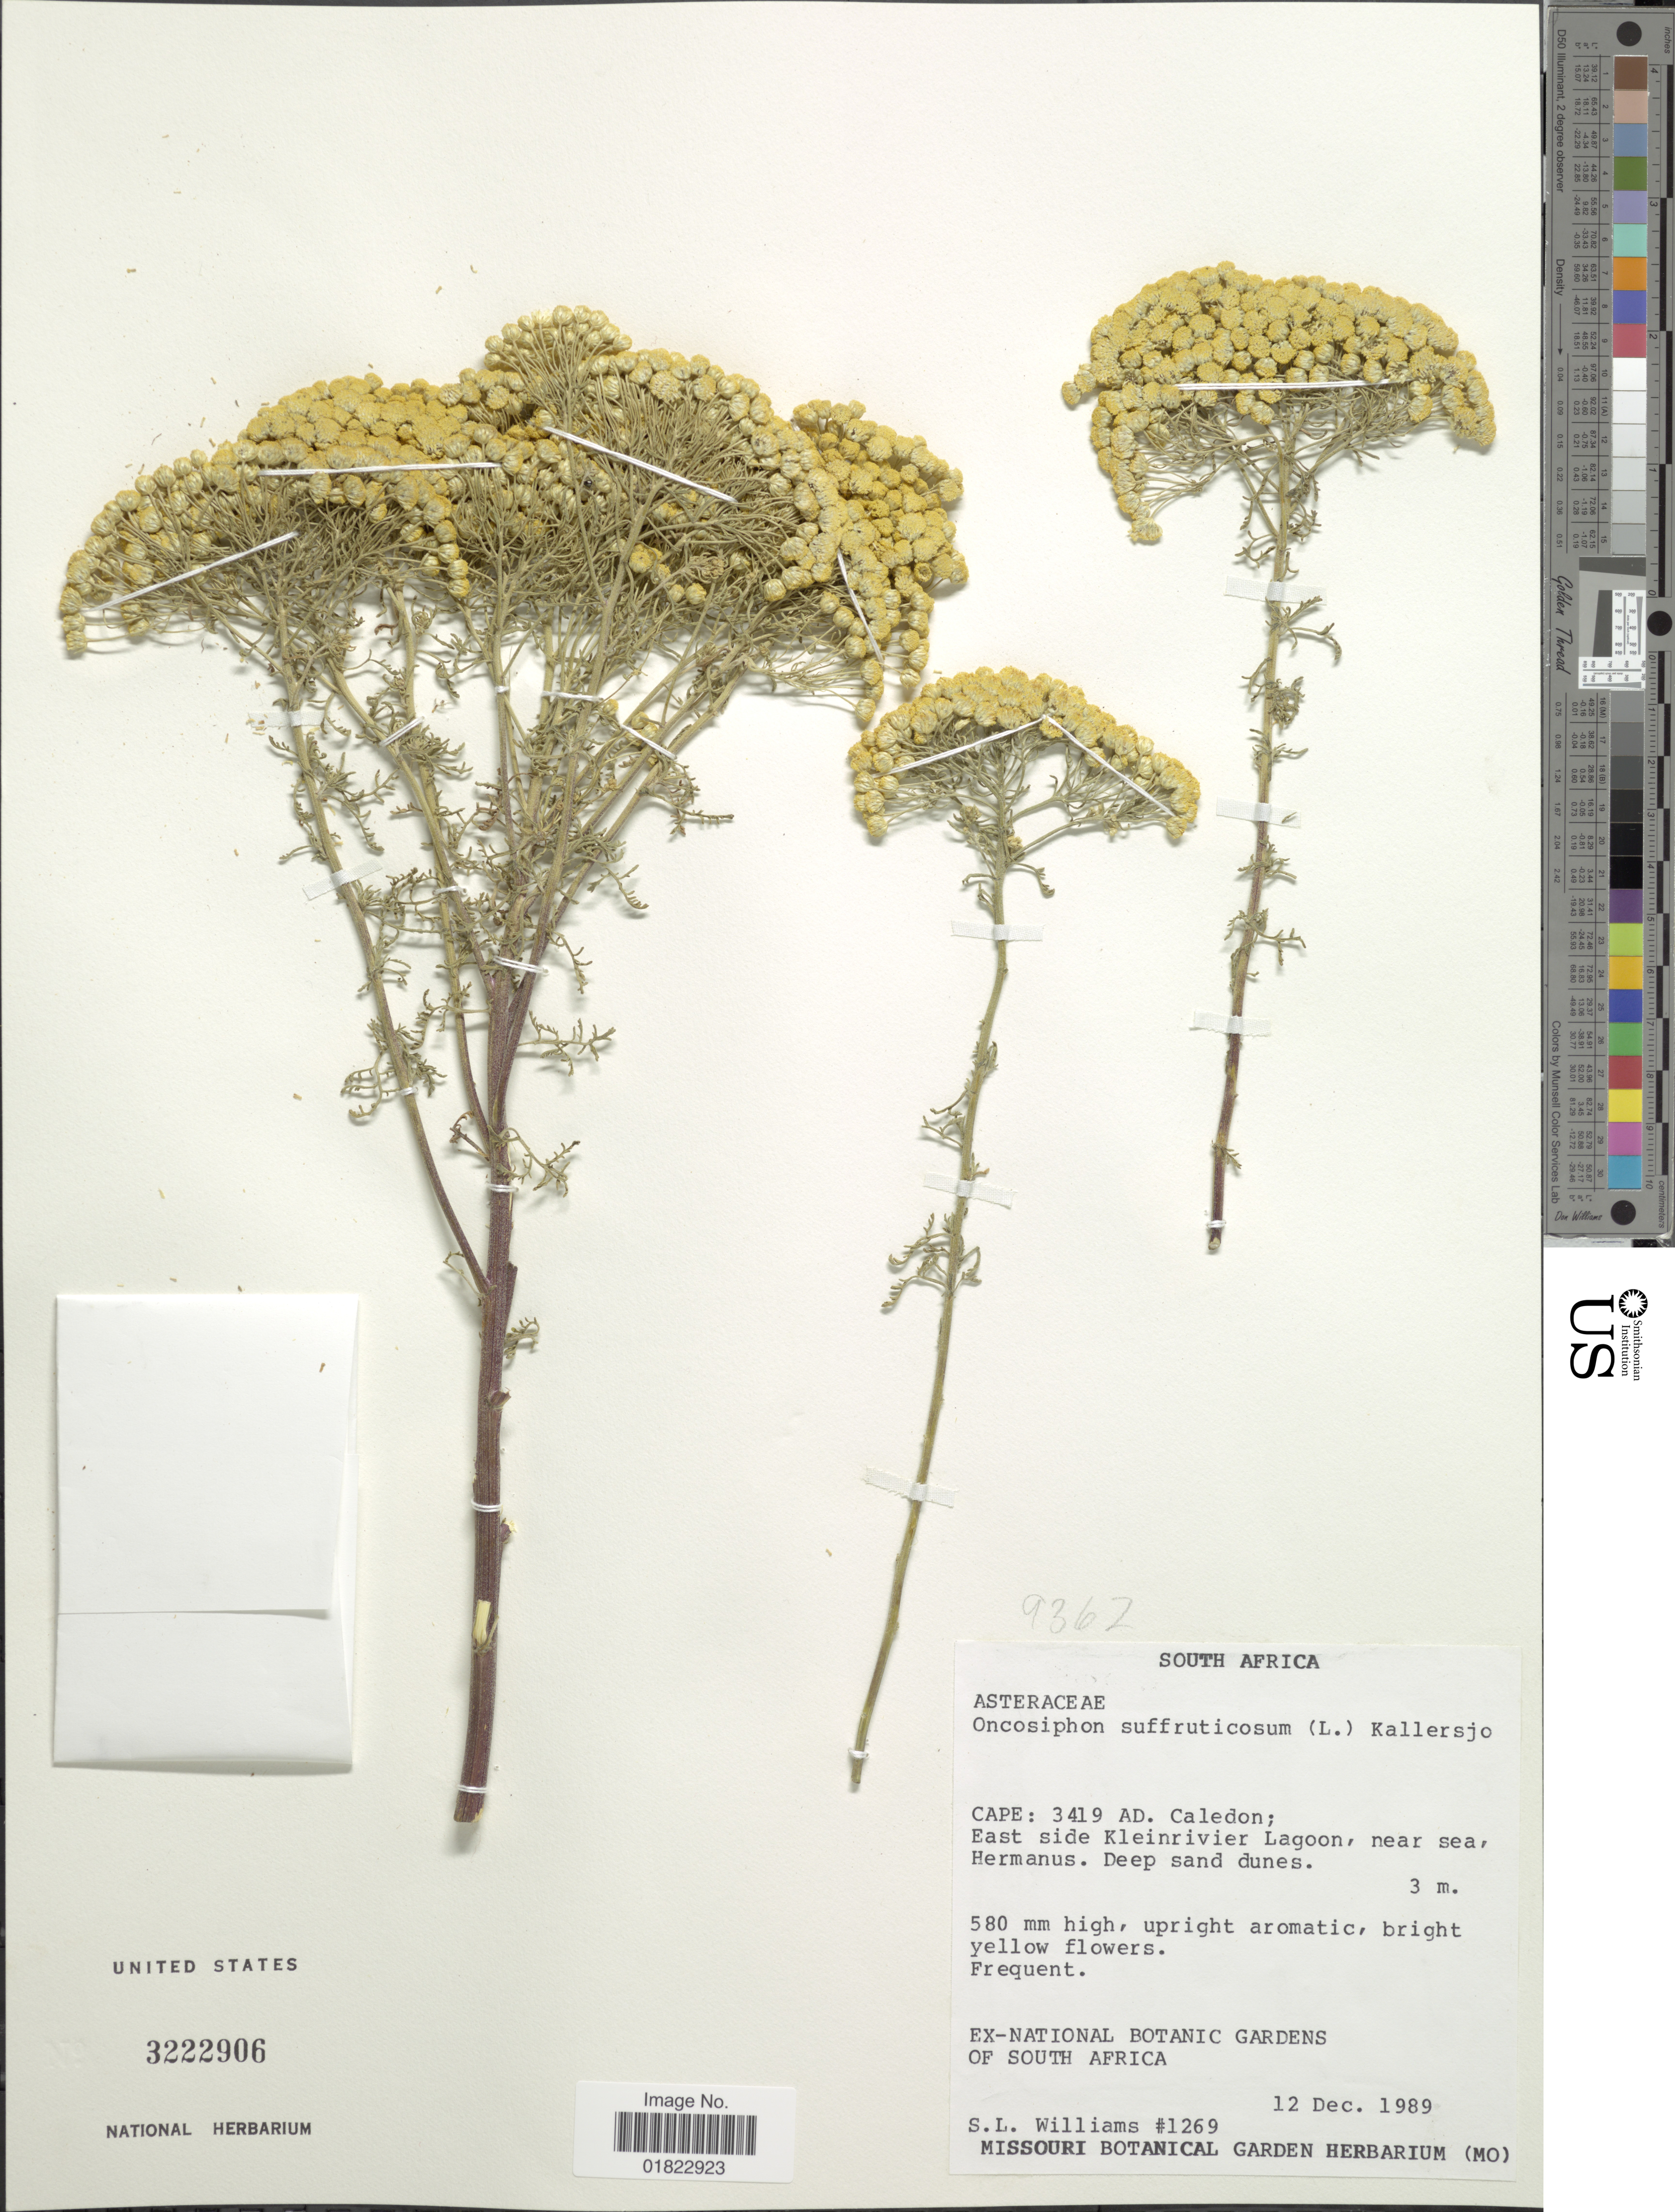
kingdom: Plantae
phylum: Tracheophyta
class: Magnoliopsida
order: Asterales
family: Asteraceae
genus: Oncosiphon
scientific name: Oncosiphon suffruticosum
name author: (L.) Källersjö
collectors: S. L. Williams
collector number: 1269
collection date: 1989-12-12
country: South Africa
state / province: Western Cape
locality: Cape: 3419 AD. Caledon. East side Kleinrivier Lagoon, near sea, Hermanus.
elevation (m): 3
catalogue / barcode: US 3222906